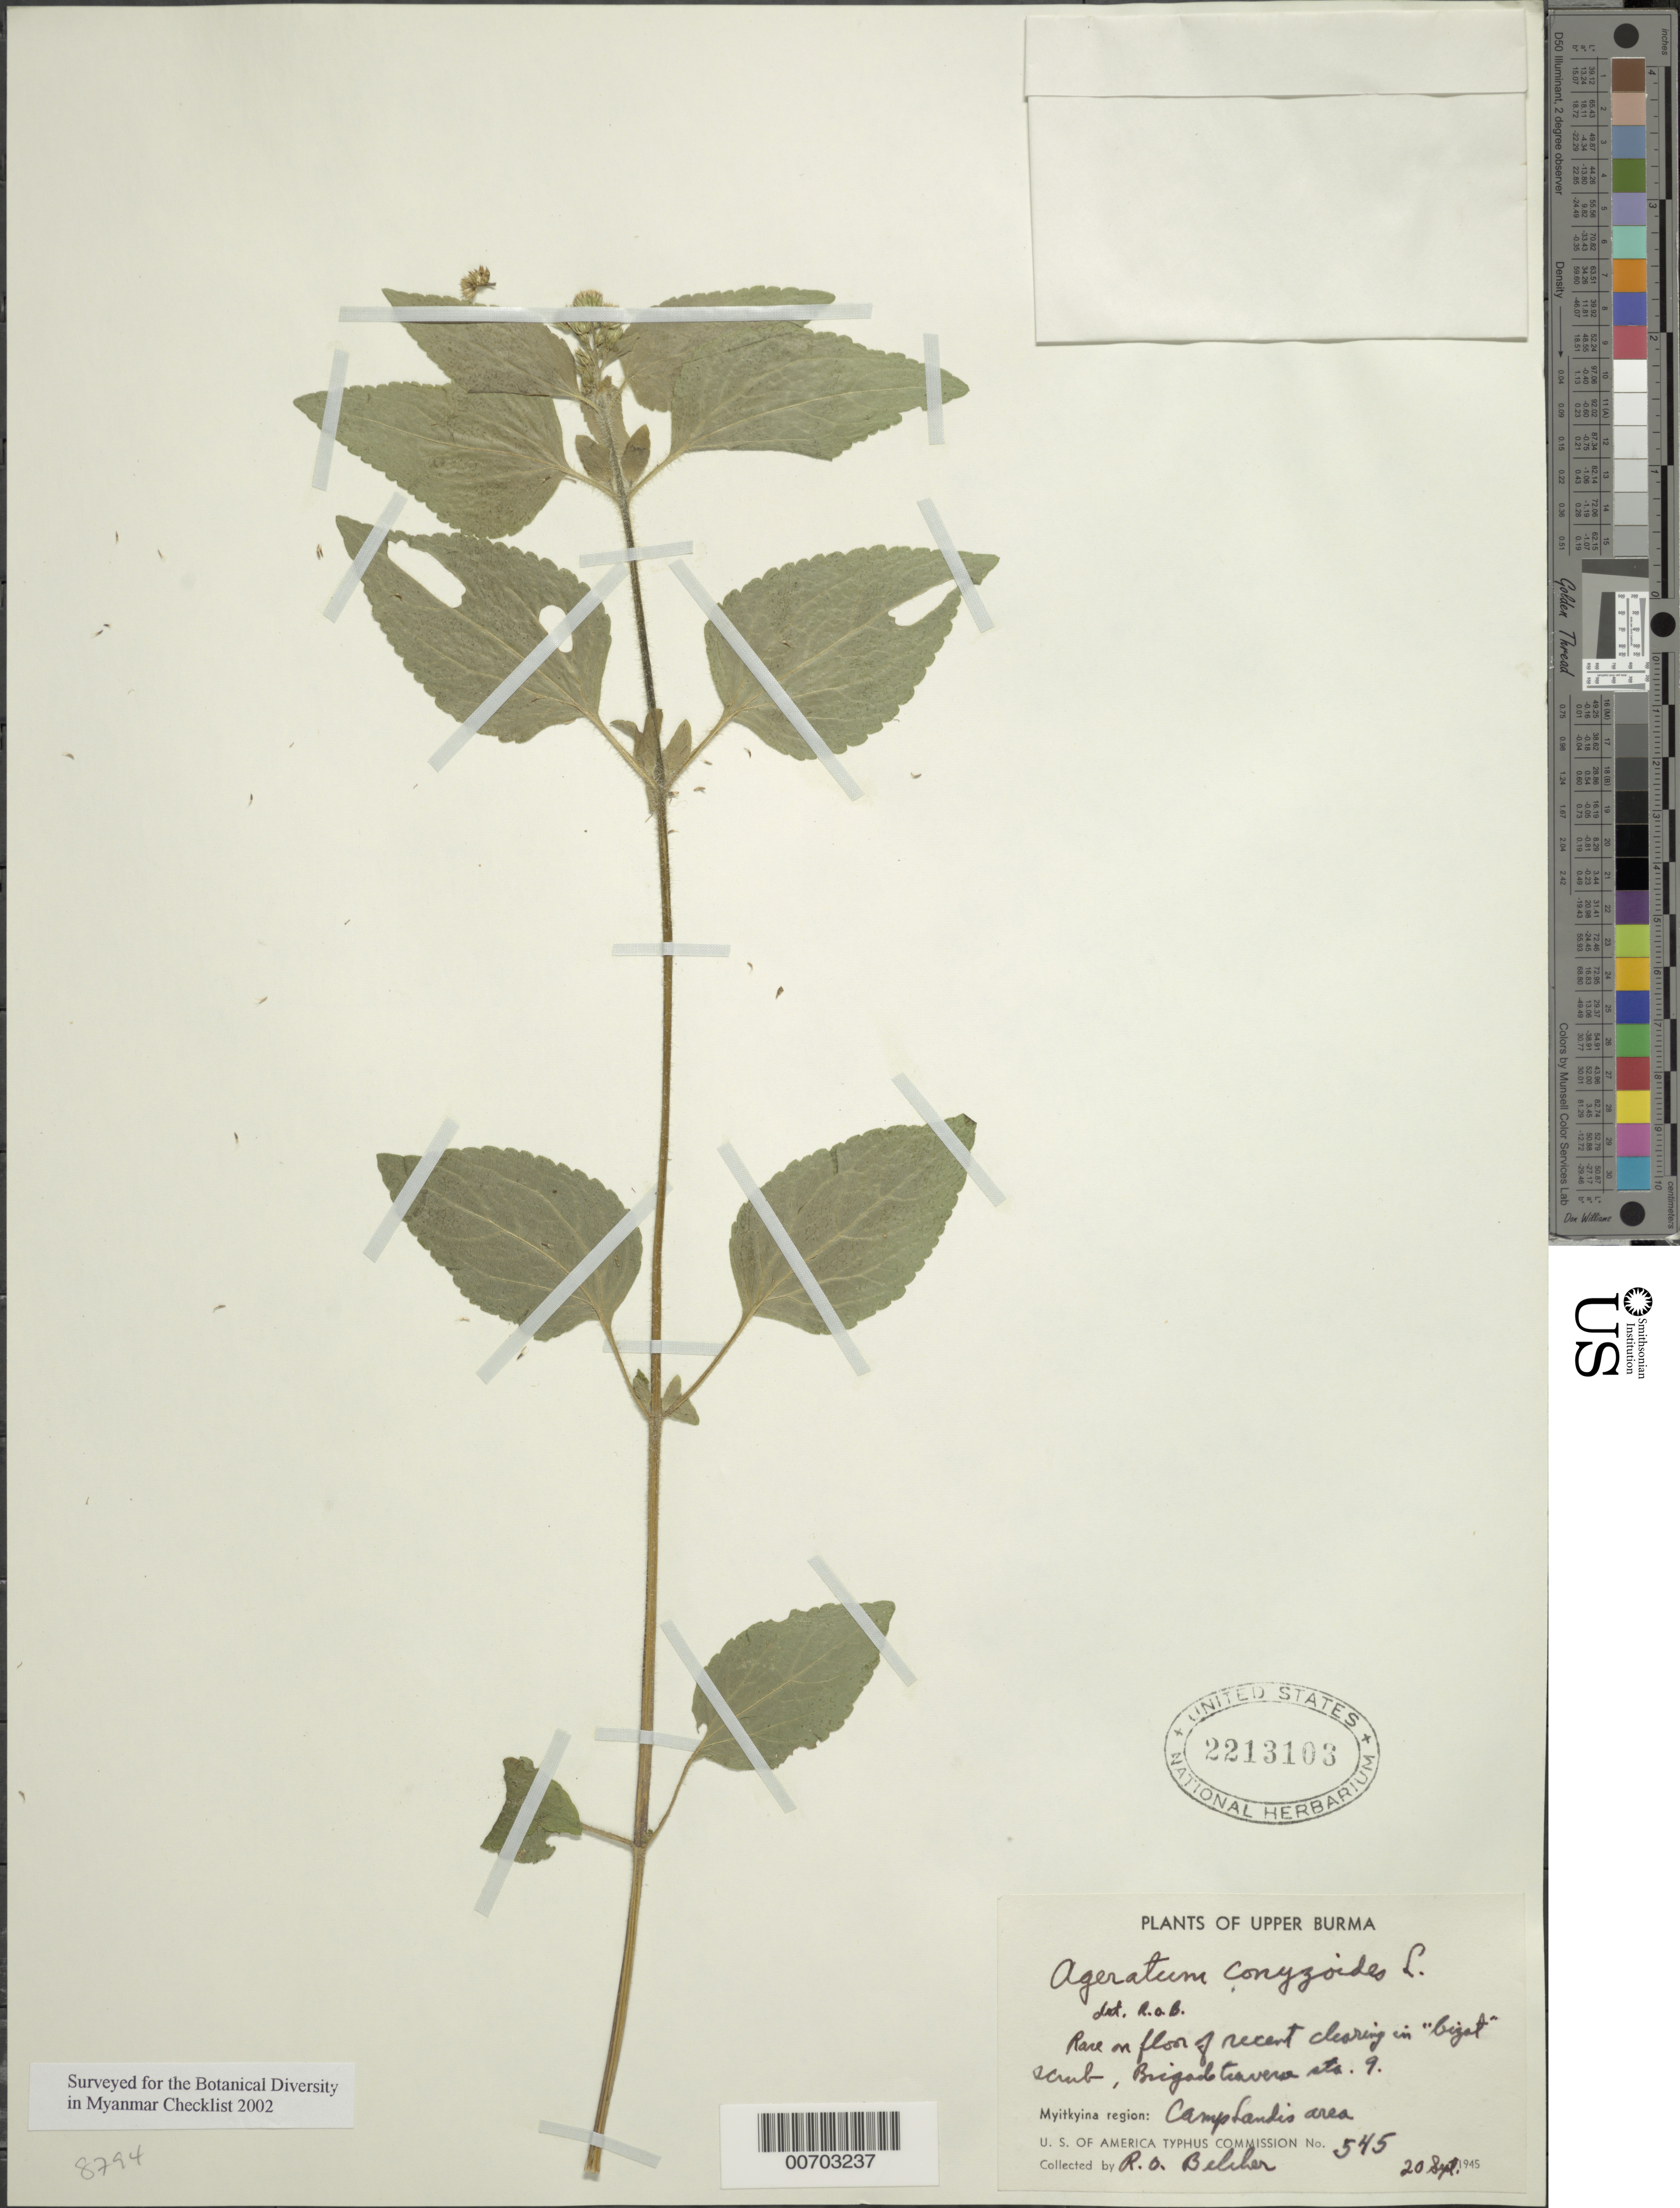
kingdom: Plantae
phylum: Tracheophyta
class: Magnoliopsida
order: Asterales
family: Asteraceae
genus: Ageratum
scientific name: Ageratum conyzoides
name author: L.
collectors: R. Belcher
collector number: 545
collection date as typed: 20 Sep 1945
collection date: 1945-09-20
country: Myanmar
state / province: Kachin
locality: Myitkyina, Camp Landis area, Sta. 9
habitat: Recent clearing, "bizat" scrub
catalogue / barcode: US 2213103